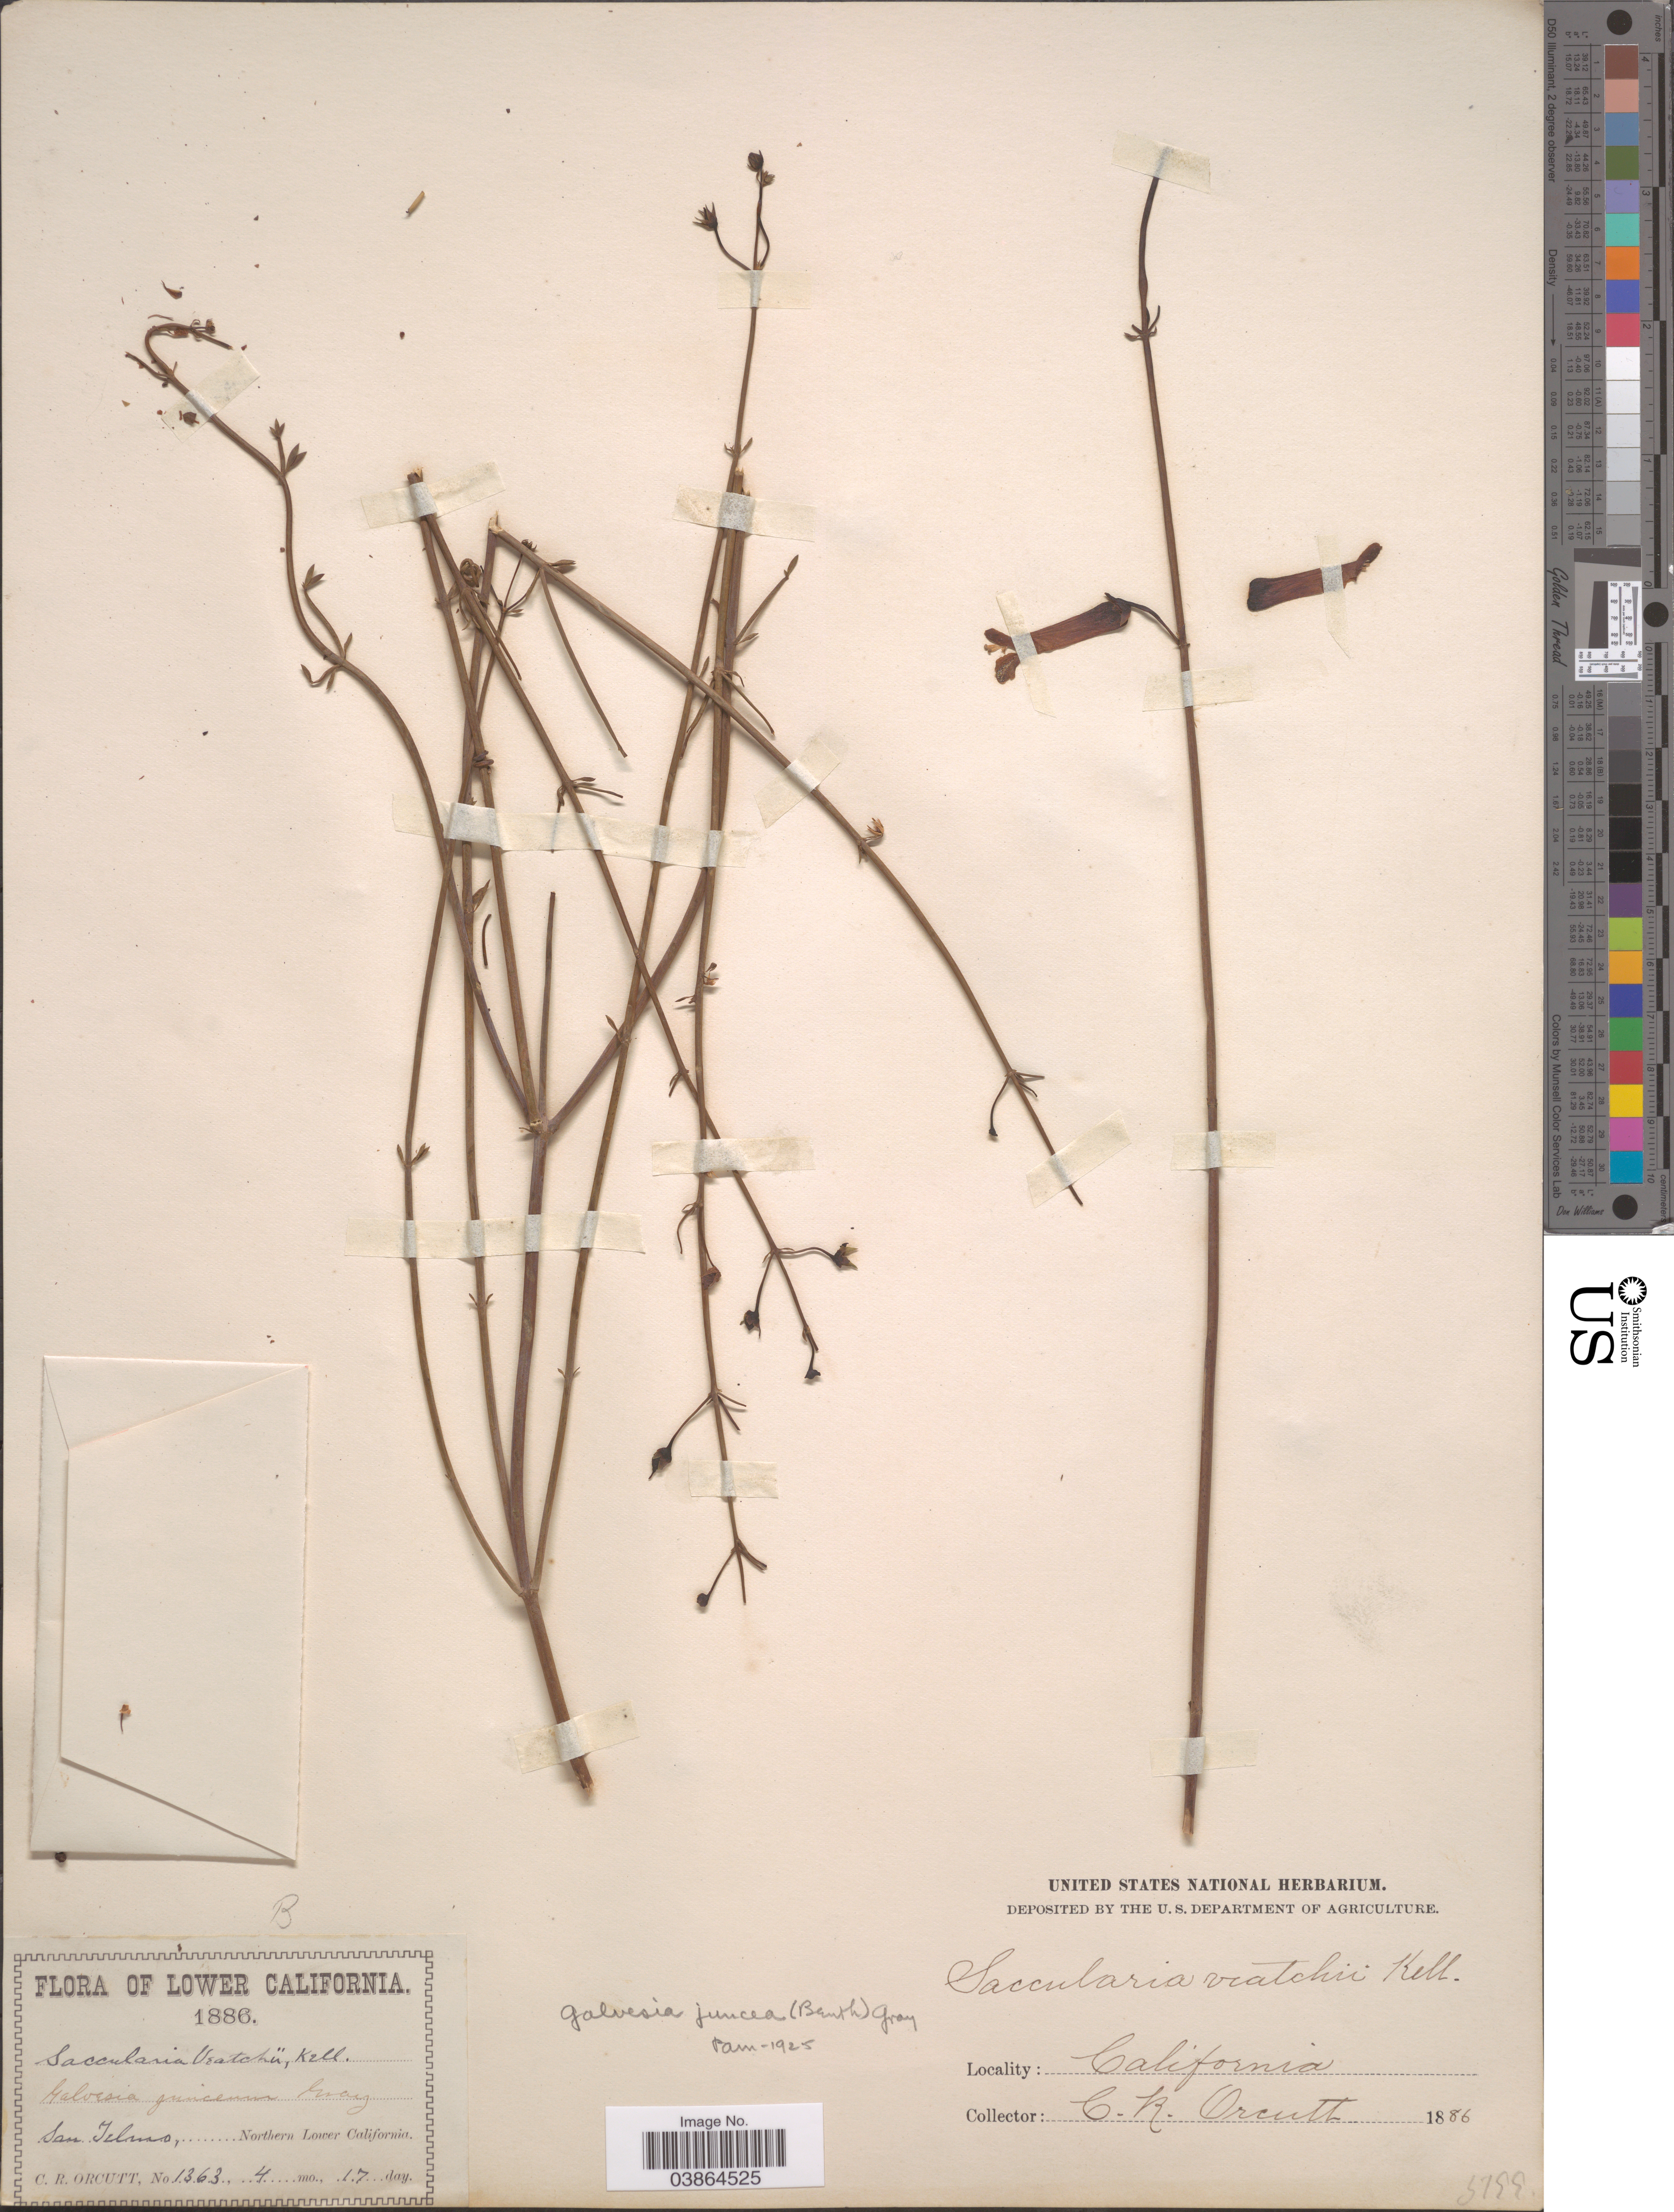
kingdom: Plantae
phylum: Tracheophyta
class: Magnoliopsida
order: Lamiales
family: Plantaginaceae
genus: Gambelia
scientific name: Gambelia juncea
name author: (Benth.) D.A. Sutton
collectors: C. R. Orcutt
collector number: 1363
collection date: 1886-04-17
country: Mexico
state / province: Baja California Norte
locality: Lower California. San Telmo, Northern Lower California.